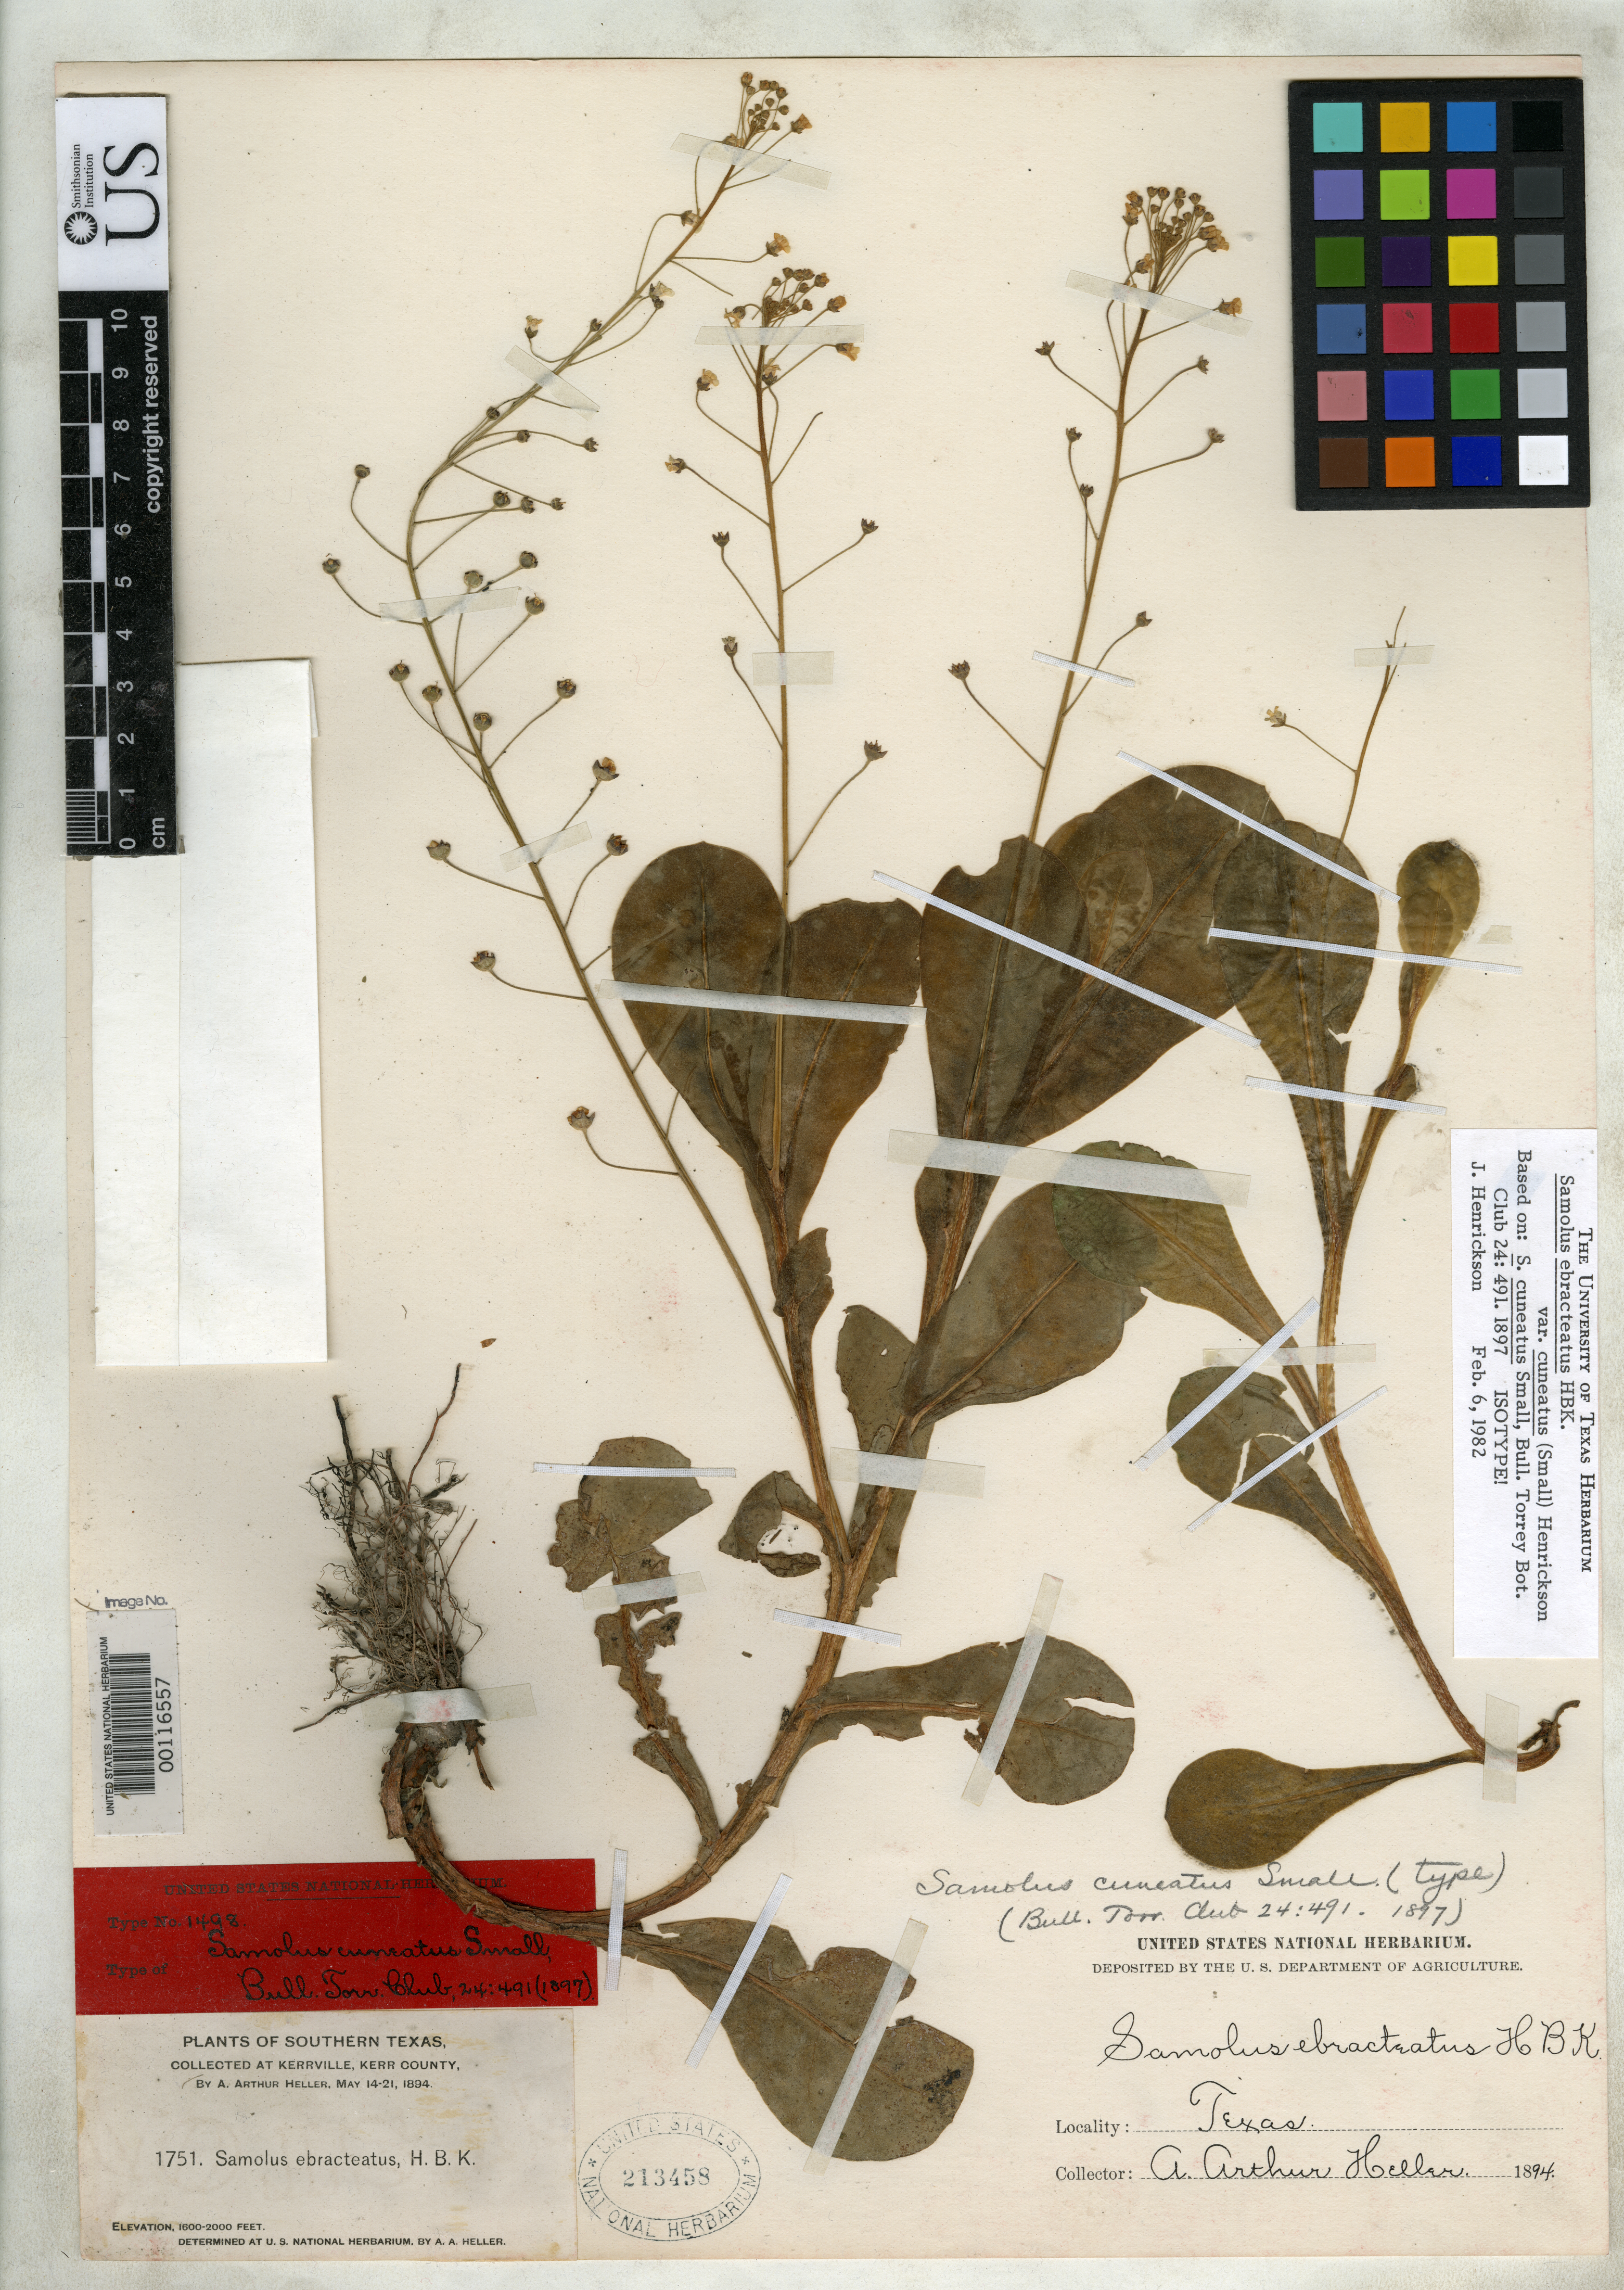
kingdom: Plantae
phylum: Tracheophyta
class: Magnoliopsida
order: Ericales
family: Primulaceae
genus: Samolus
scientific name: Samolus cuneatus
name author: Small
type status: Isotype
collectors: A. A. Heller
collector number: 1751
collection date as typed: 14 May 1894 to 21 May 1894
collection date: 1894-05-14/1894-05-21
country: United States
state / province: Texas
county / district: Kerr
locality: Kerrville.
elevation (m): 549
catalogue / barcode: US 213458